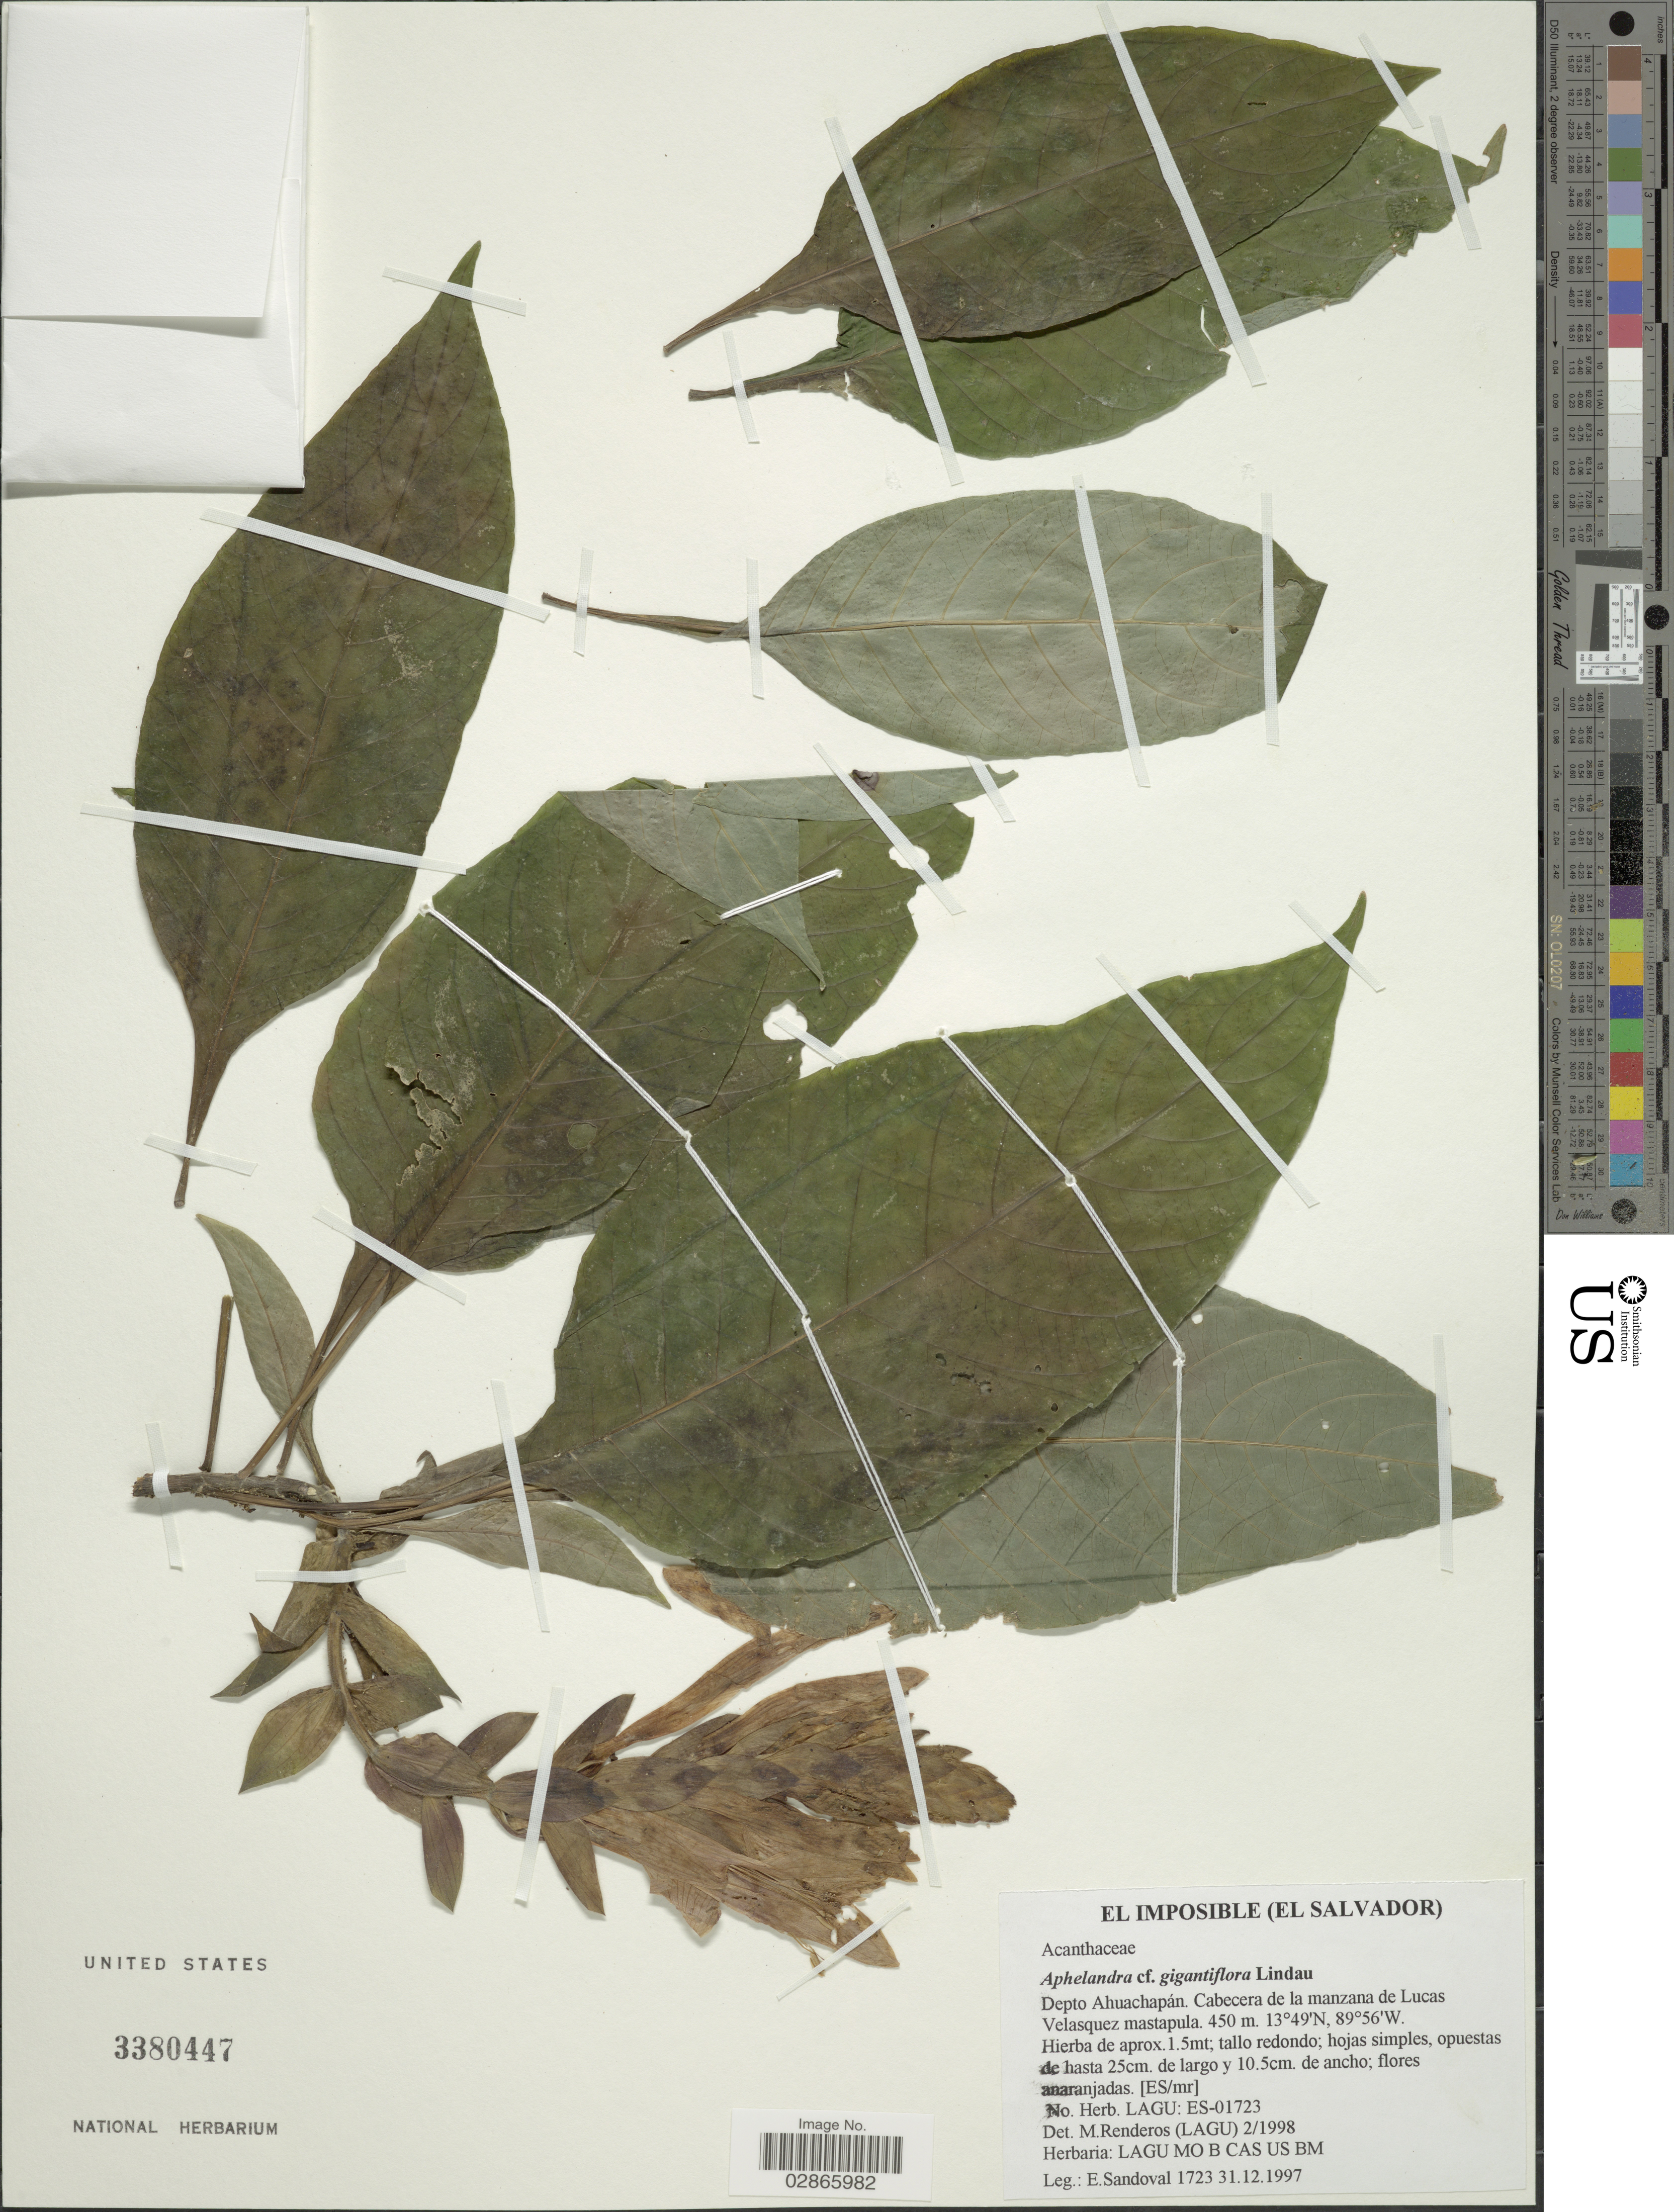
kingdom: Plantae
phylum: Tracheophyta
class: Magnoliopsida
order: Lamiales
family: Acanthaceae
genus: Aphelandra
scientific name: Aphelandra gigantiflora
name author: Lindau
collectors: E. Sandoval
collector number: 1723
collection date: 1997-12-31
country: El Salvador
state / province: Ahuachapan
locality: Depto Ahuachapán. Cabecera de la manzana de Lucas Velasquez mastapula.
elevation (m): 450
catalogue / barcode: US 3380447